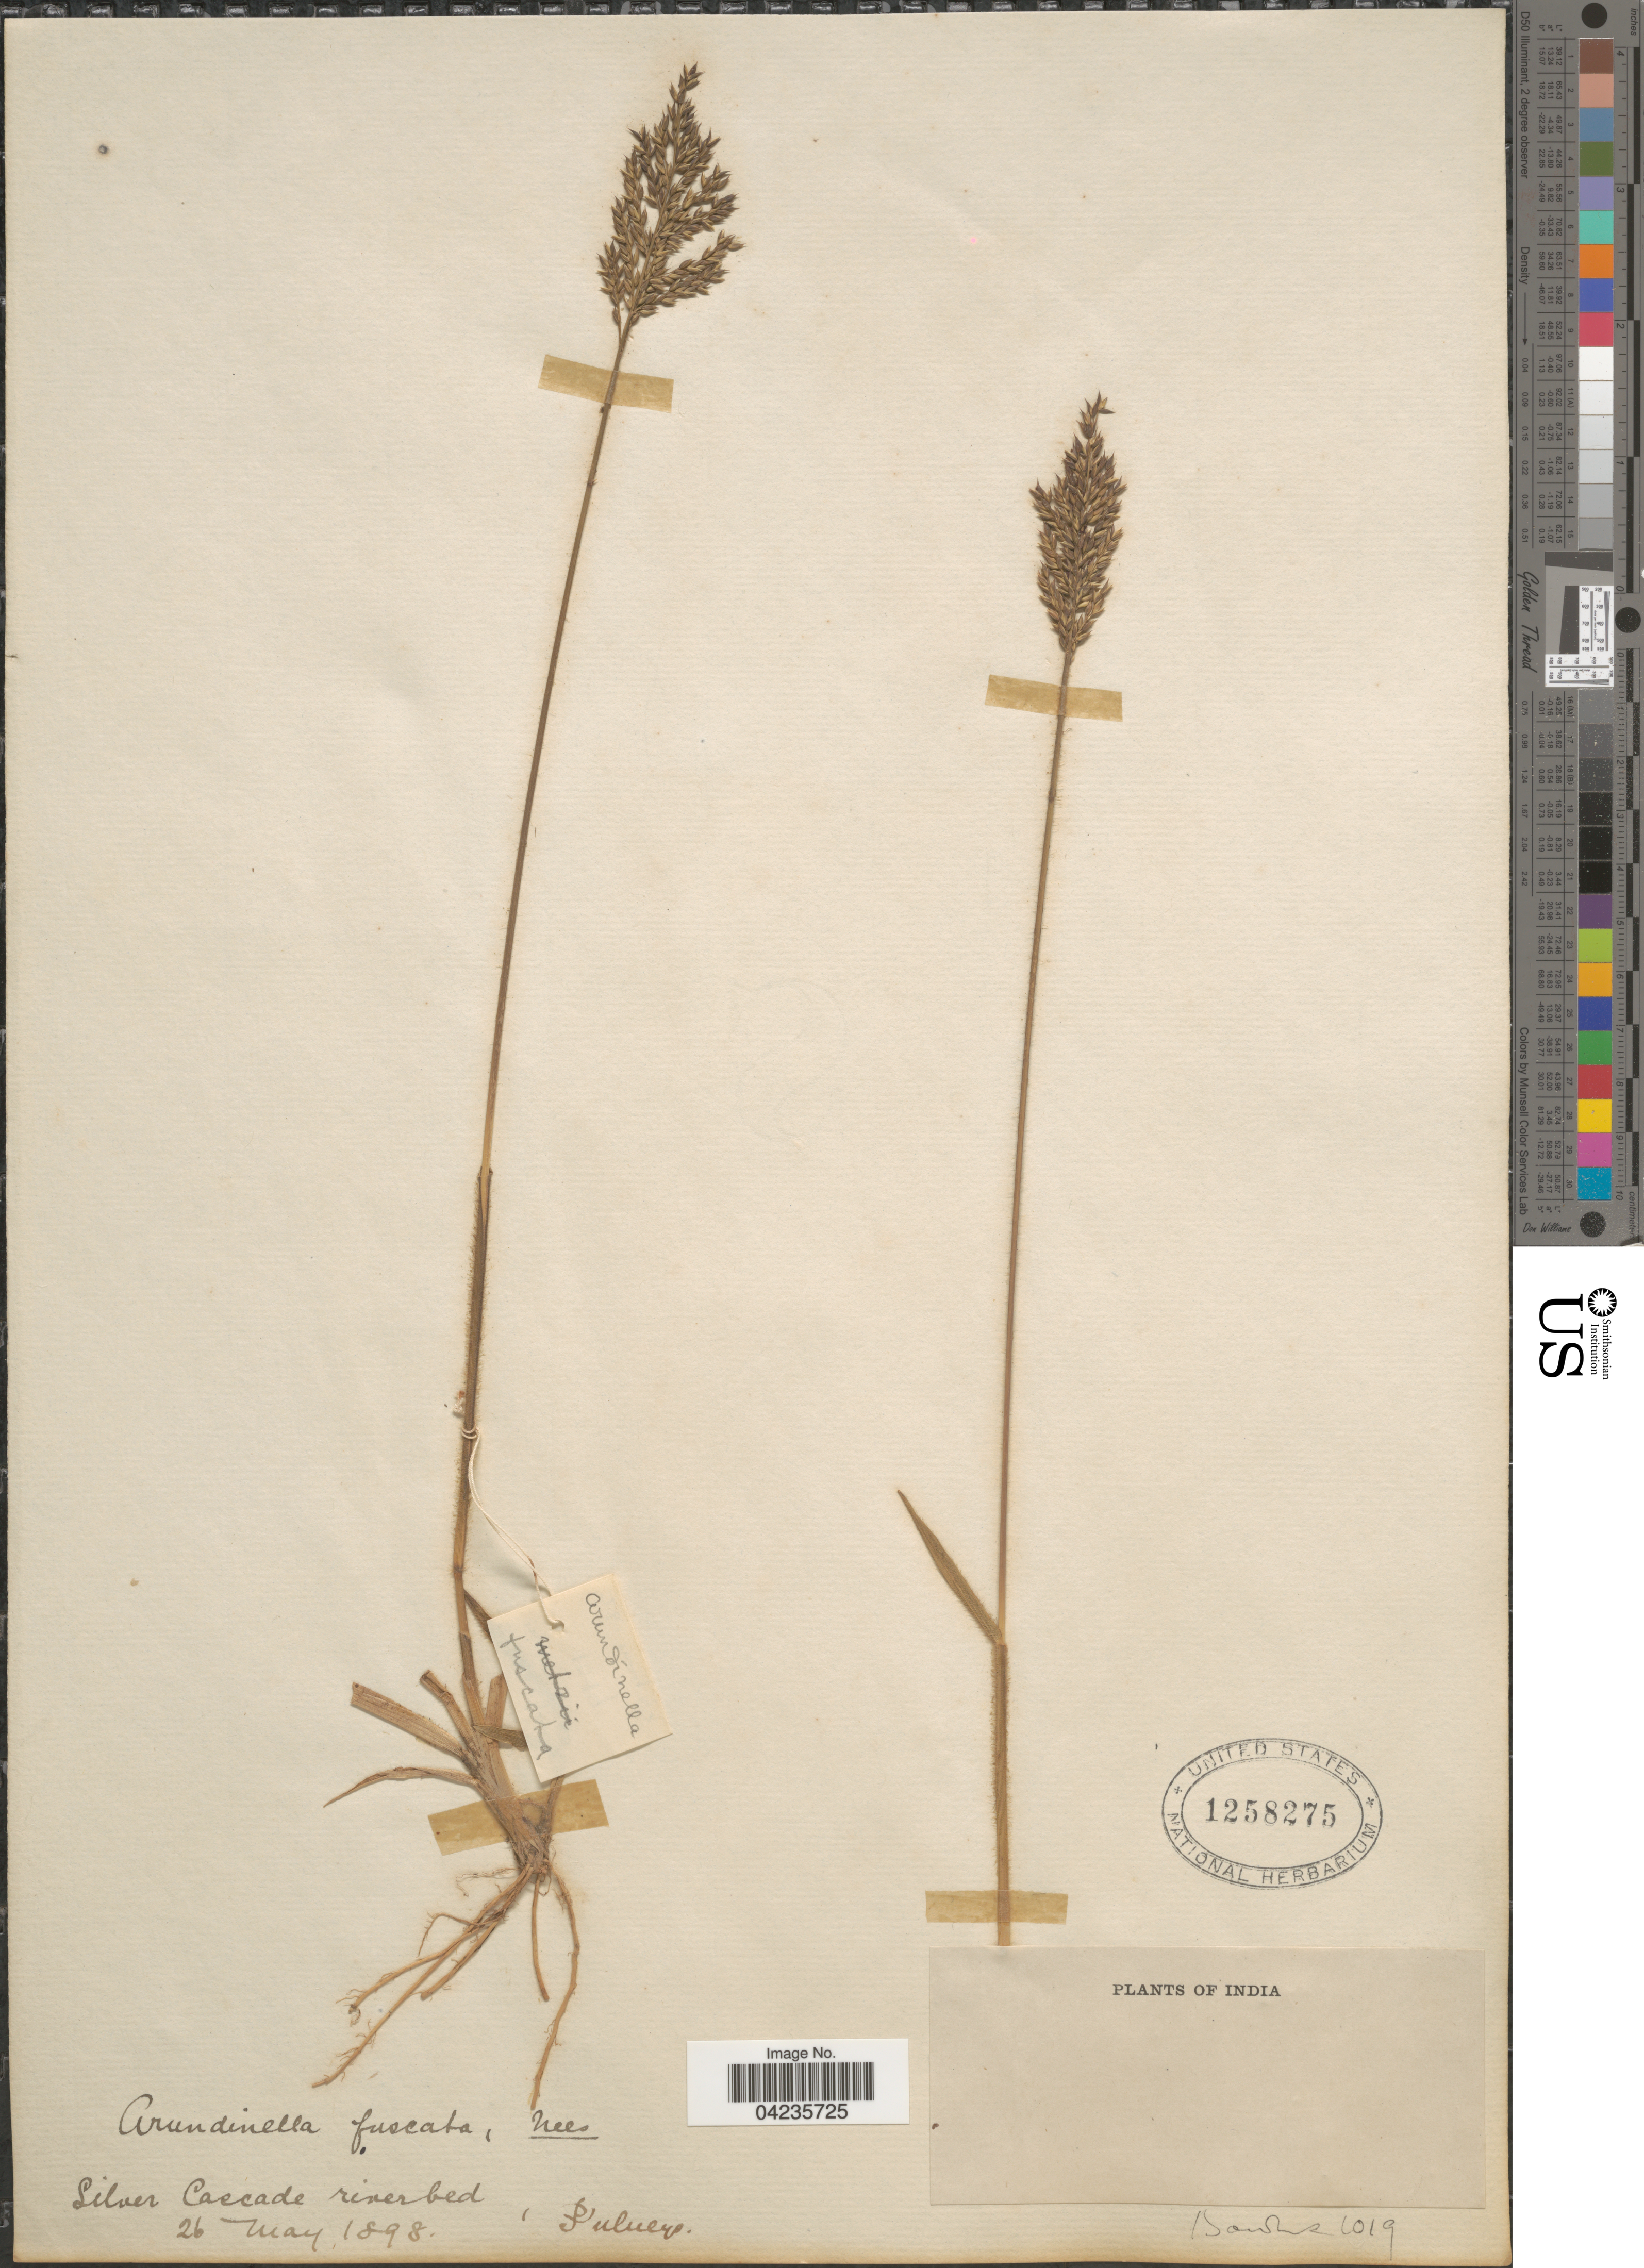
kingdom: Plantae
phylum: Tracheophyta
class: Liliopsida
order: Poales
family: Poaceae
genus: Arundinella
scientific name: Arundinella fuscata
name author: Steud.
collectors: -- Bourne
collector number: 1019*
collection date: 1898-05-26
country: India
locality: Silver Cascade riverbed, Pulneys.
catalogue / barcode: US 1258275